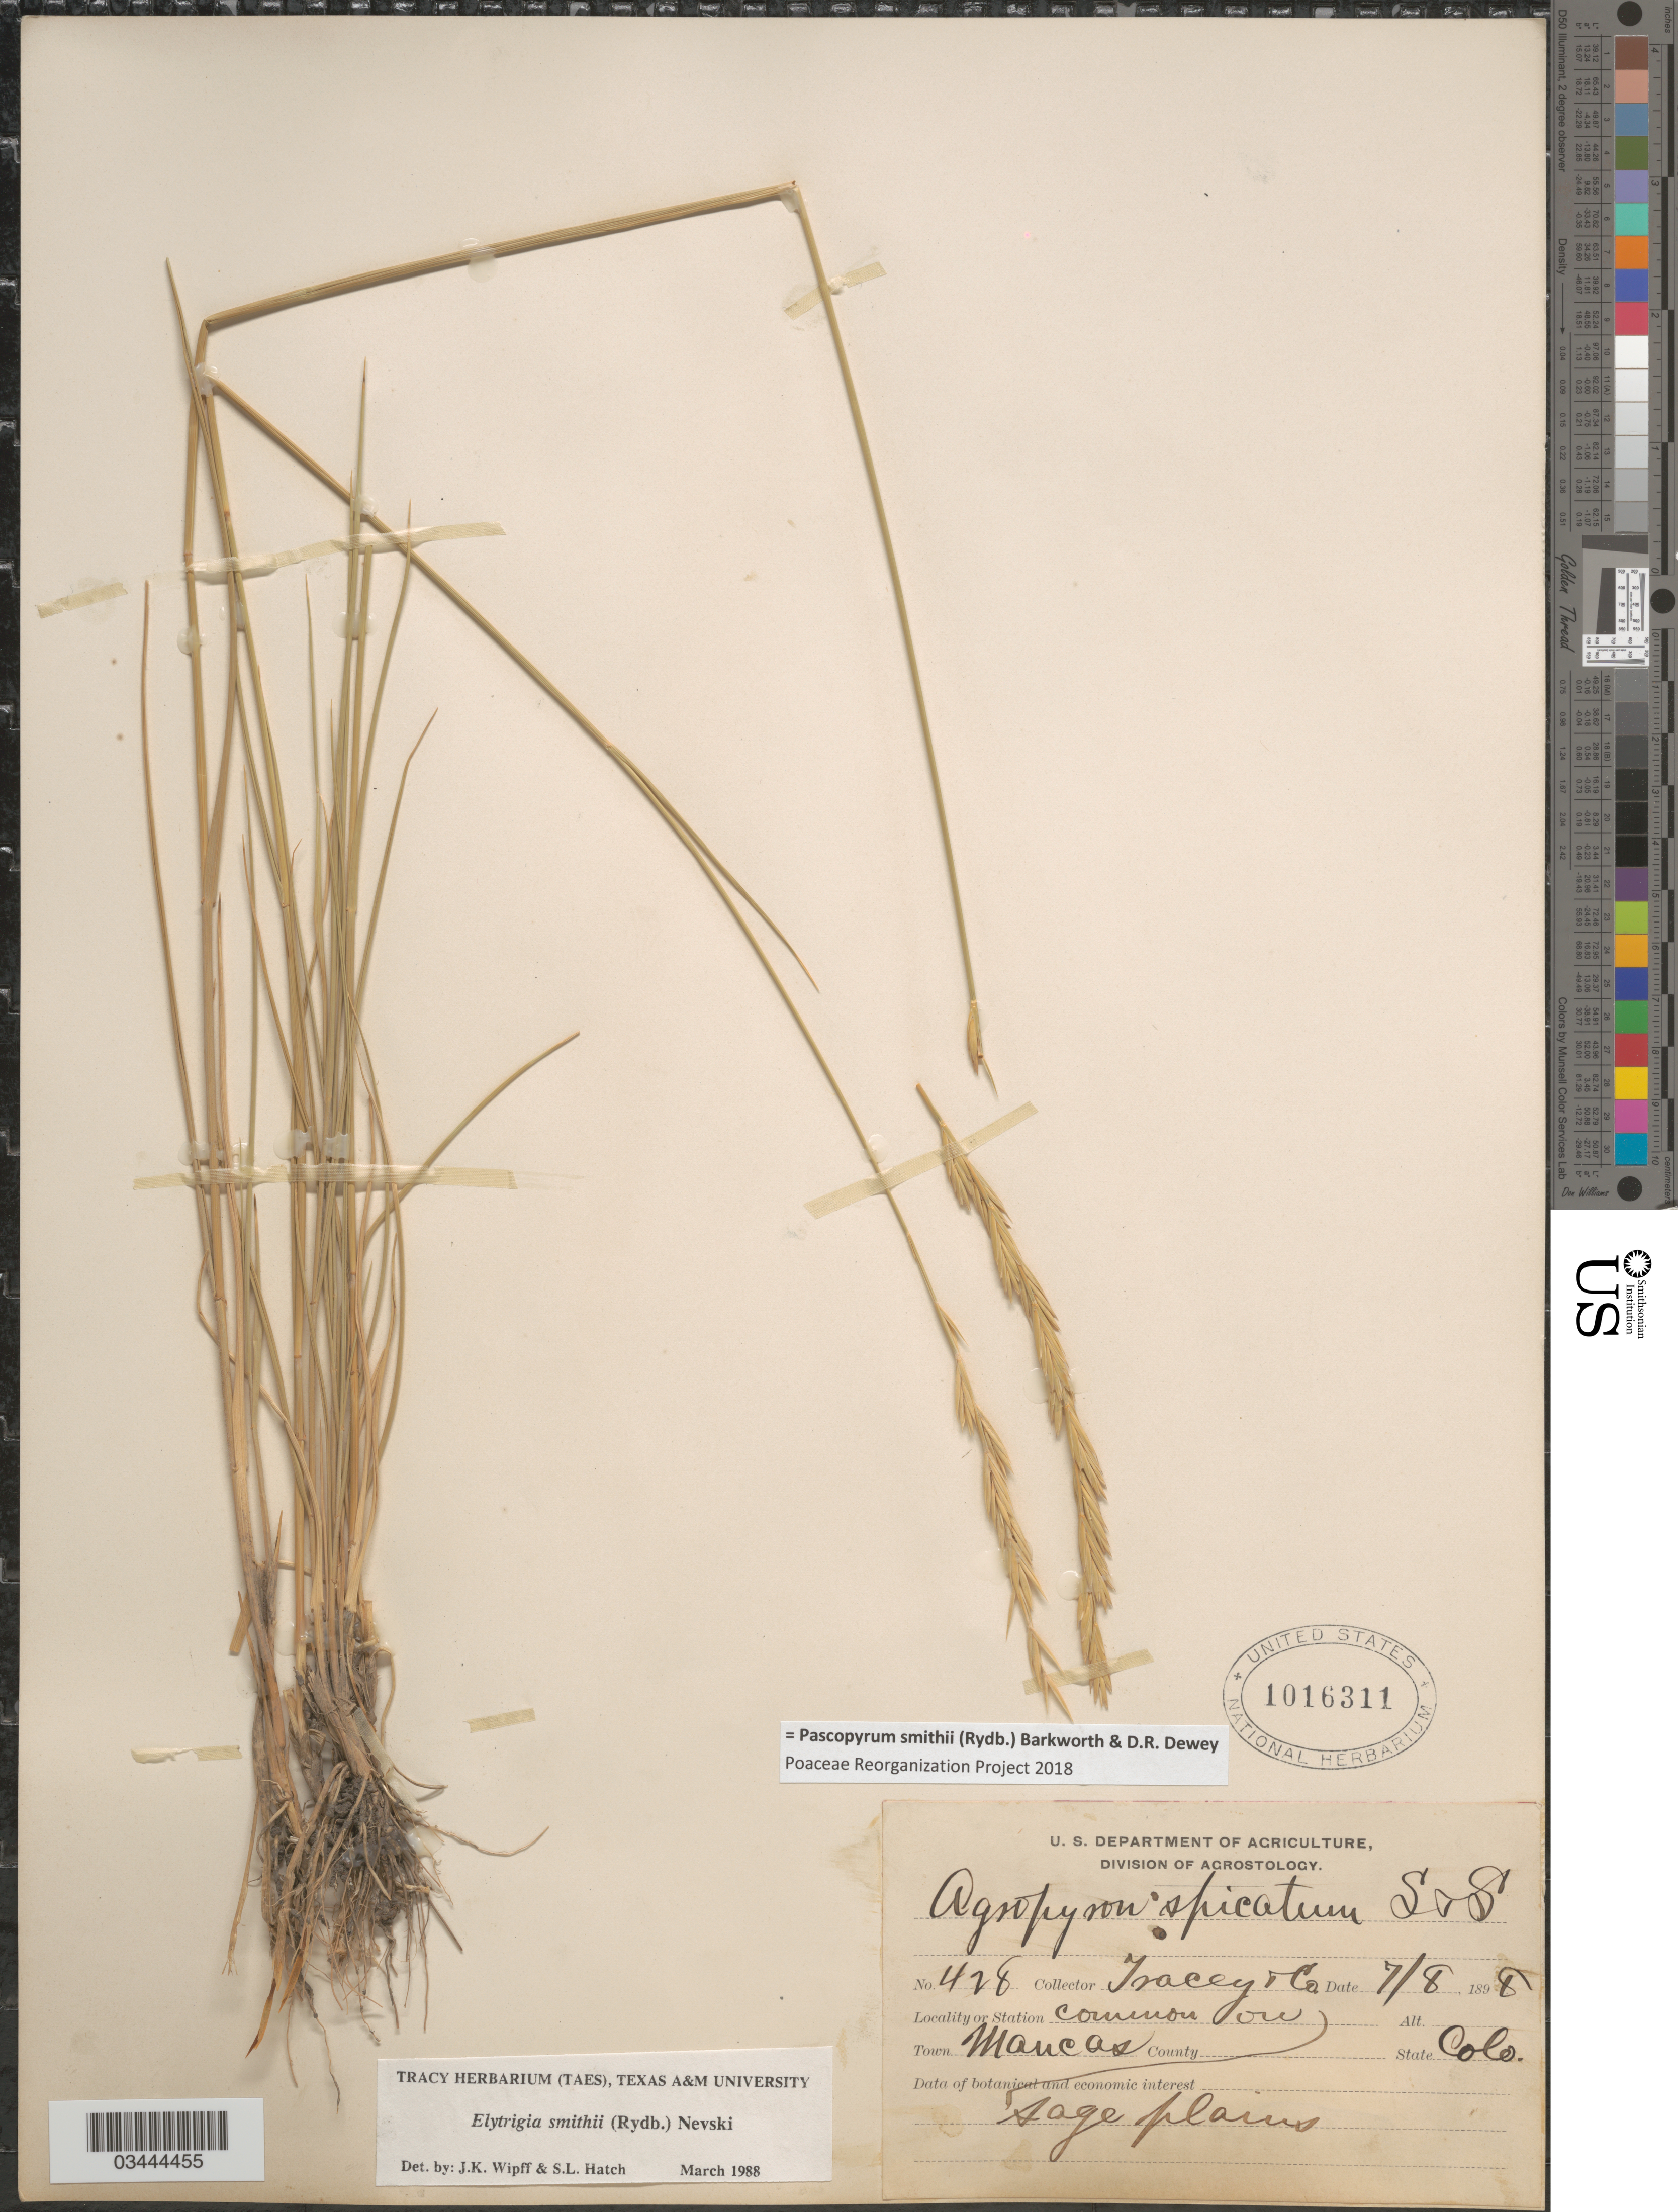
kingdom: Plantae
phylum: Tracheophyta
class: Liliopsida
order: Poales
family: Poaceae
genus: Pascopyrum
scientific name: Pascopyrum smithii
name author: (Rydb.) Barkworth & Dewey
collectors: Tracey & et al.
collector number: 428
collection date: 1898-07-08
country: United States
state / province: Colorado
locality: Town Mancos.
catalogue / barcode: US 1016311